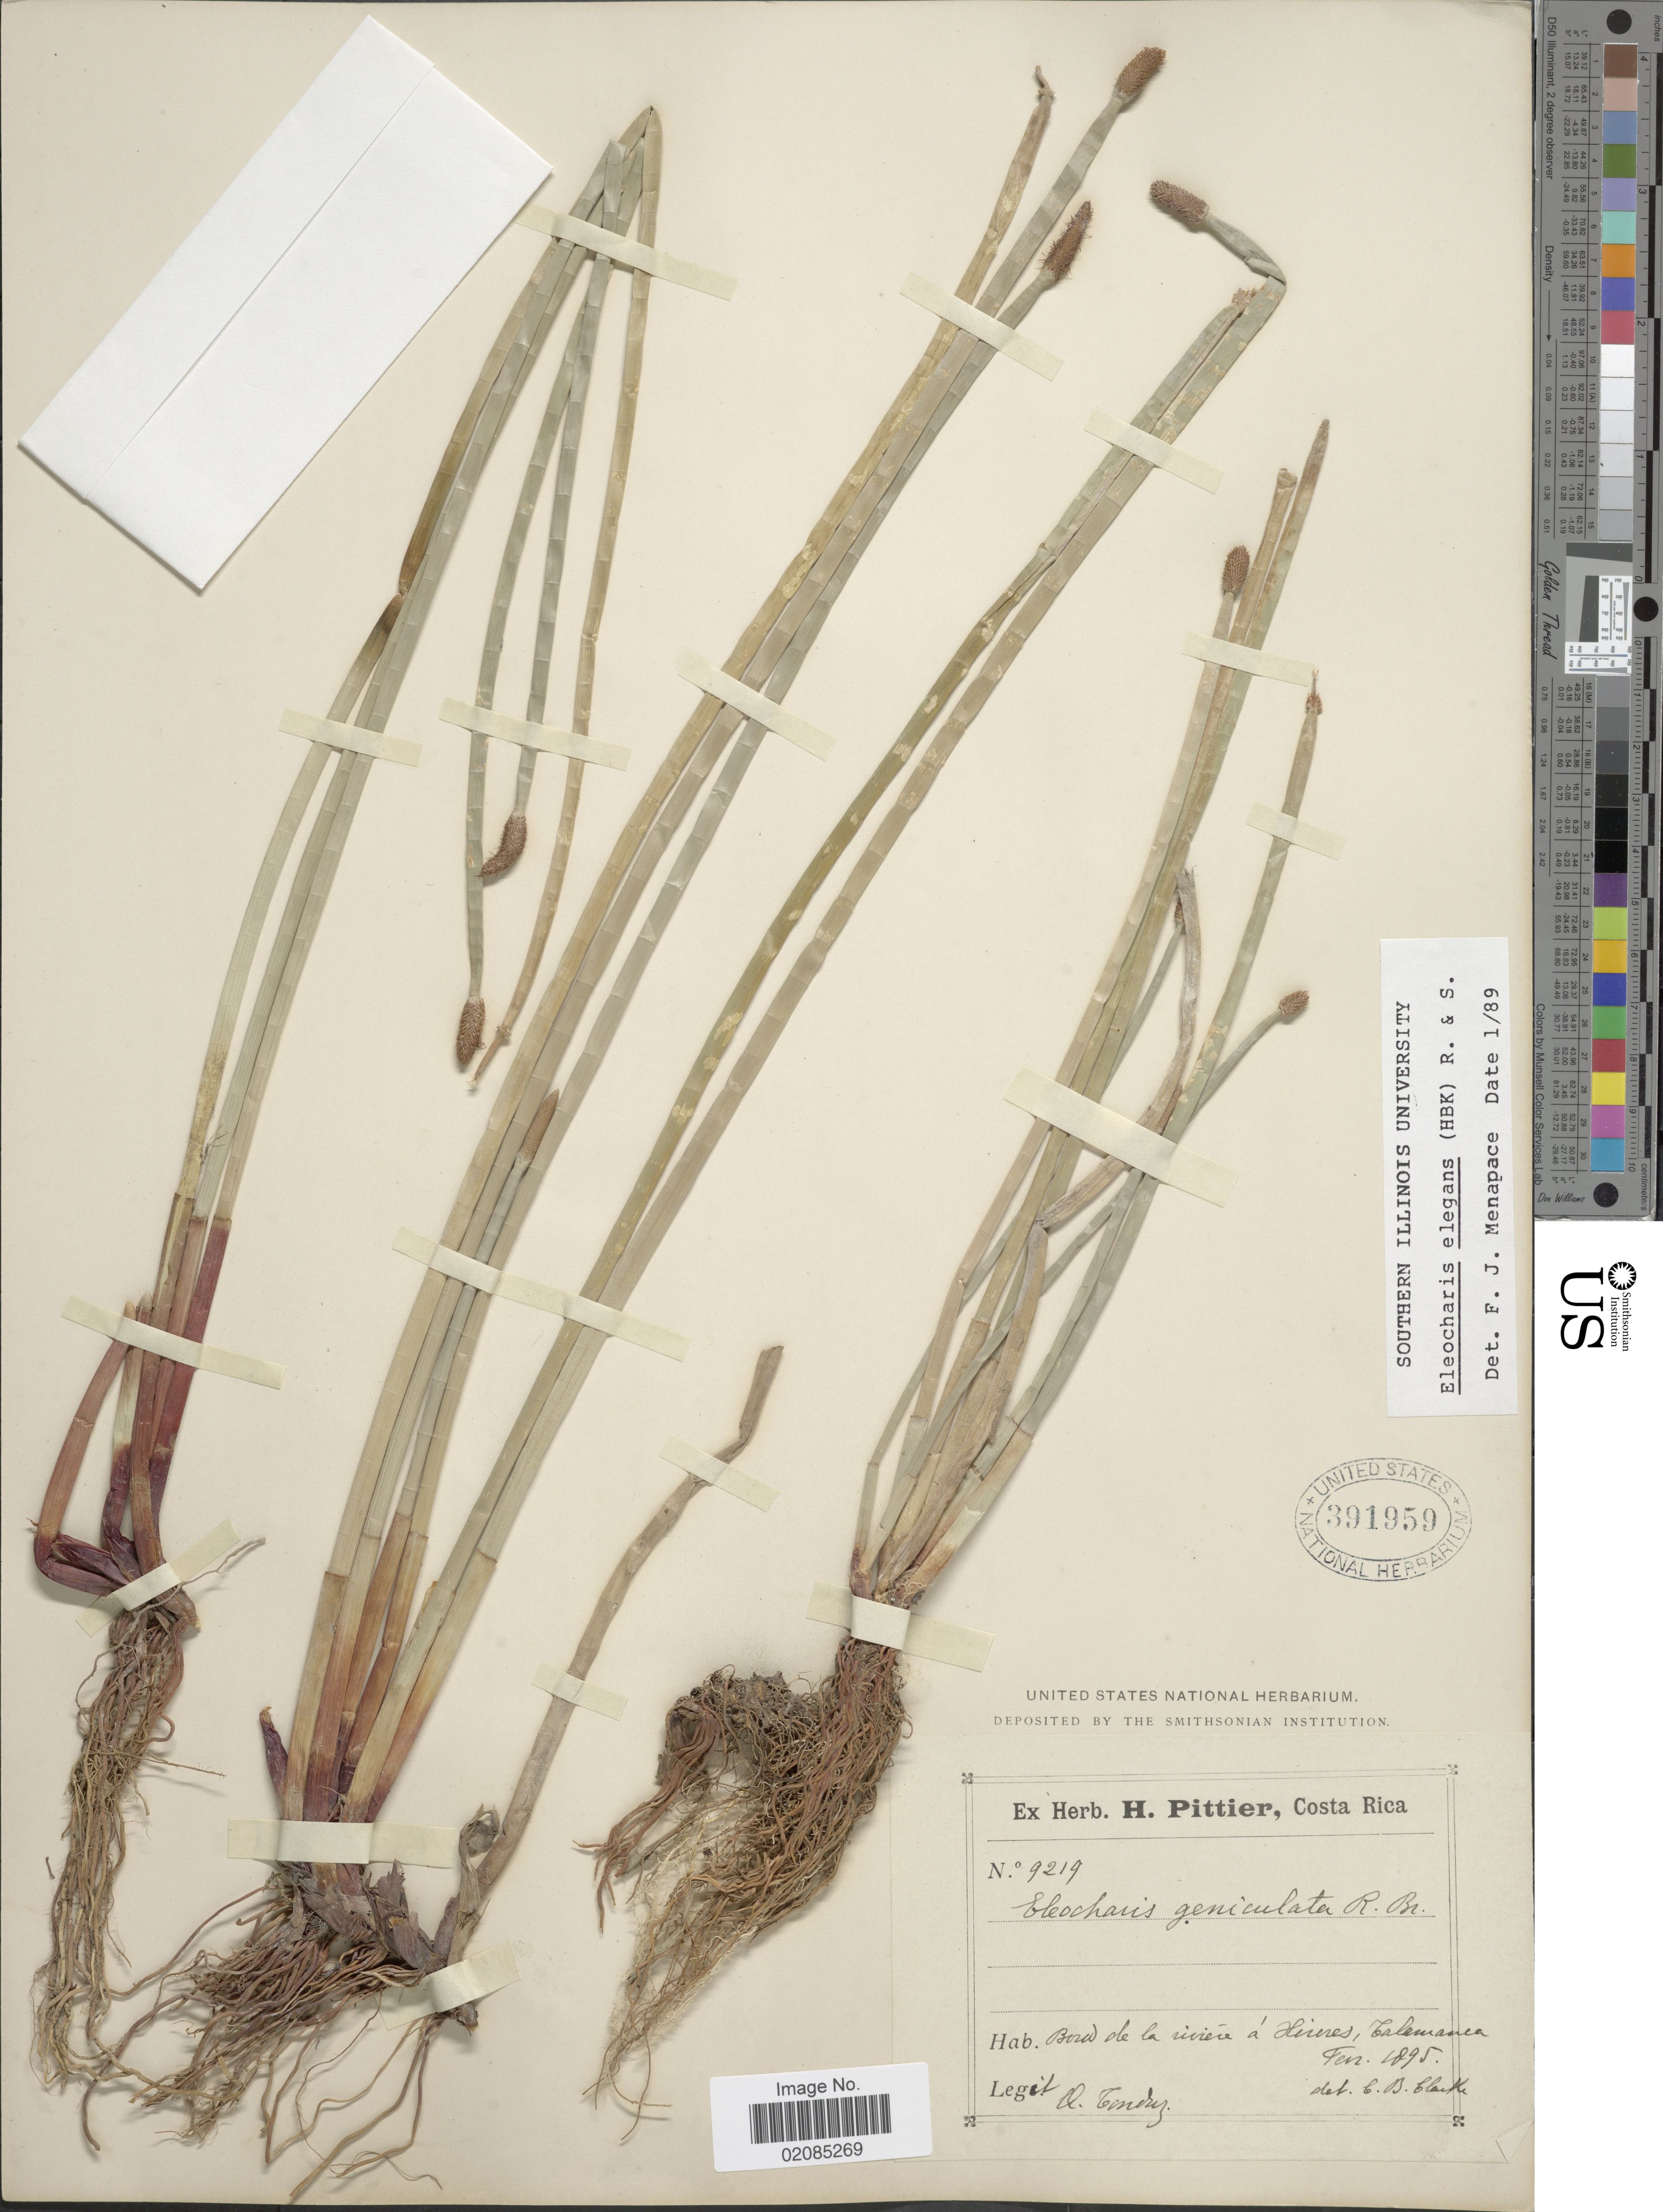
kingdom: Plantae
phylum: Tracheophyta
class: Liliopsida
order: Poales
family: Cyperaceae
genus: Eleocharis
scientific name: Eleocharis elegans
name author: (Kunth) Roem. & Schult.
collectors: A. Tonduz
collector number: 9219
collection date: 1895-02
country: Costa Rica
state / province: Limón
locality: Bord de la rivière à Heines, Talamanca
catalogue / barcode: US 391959